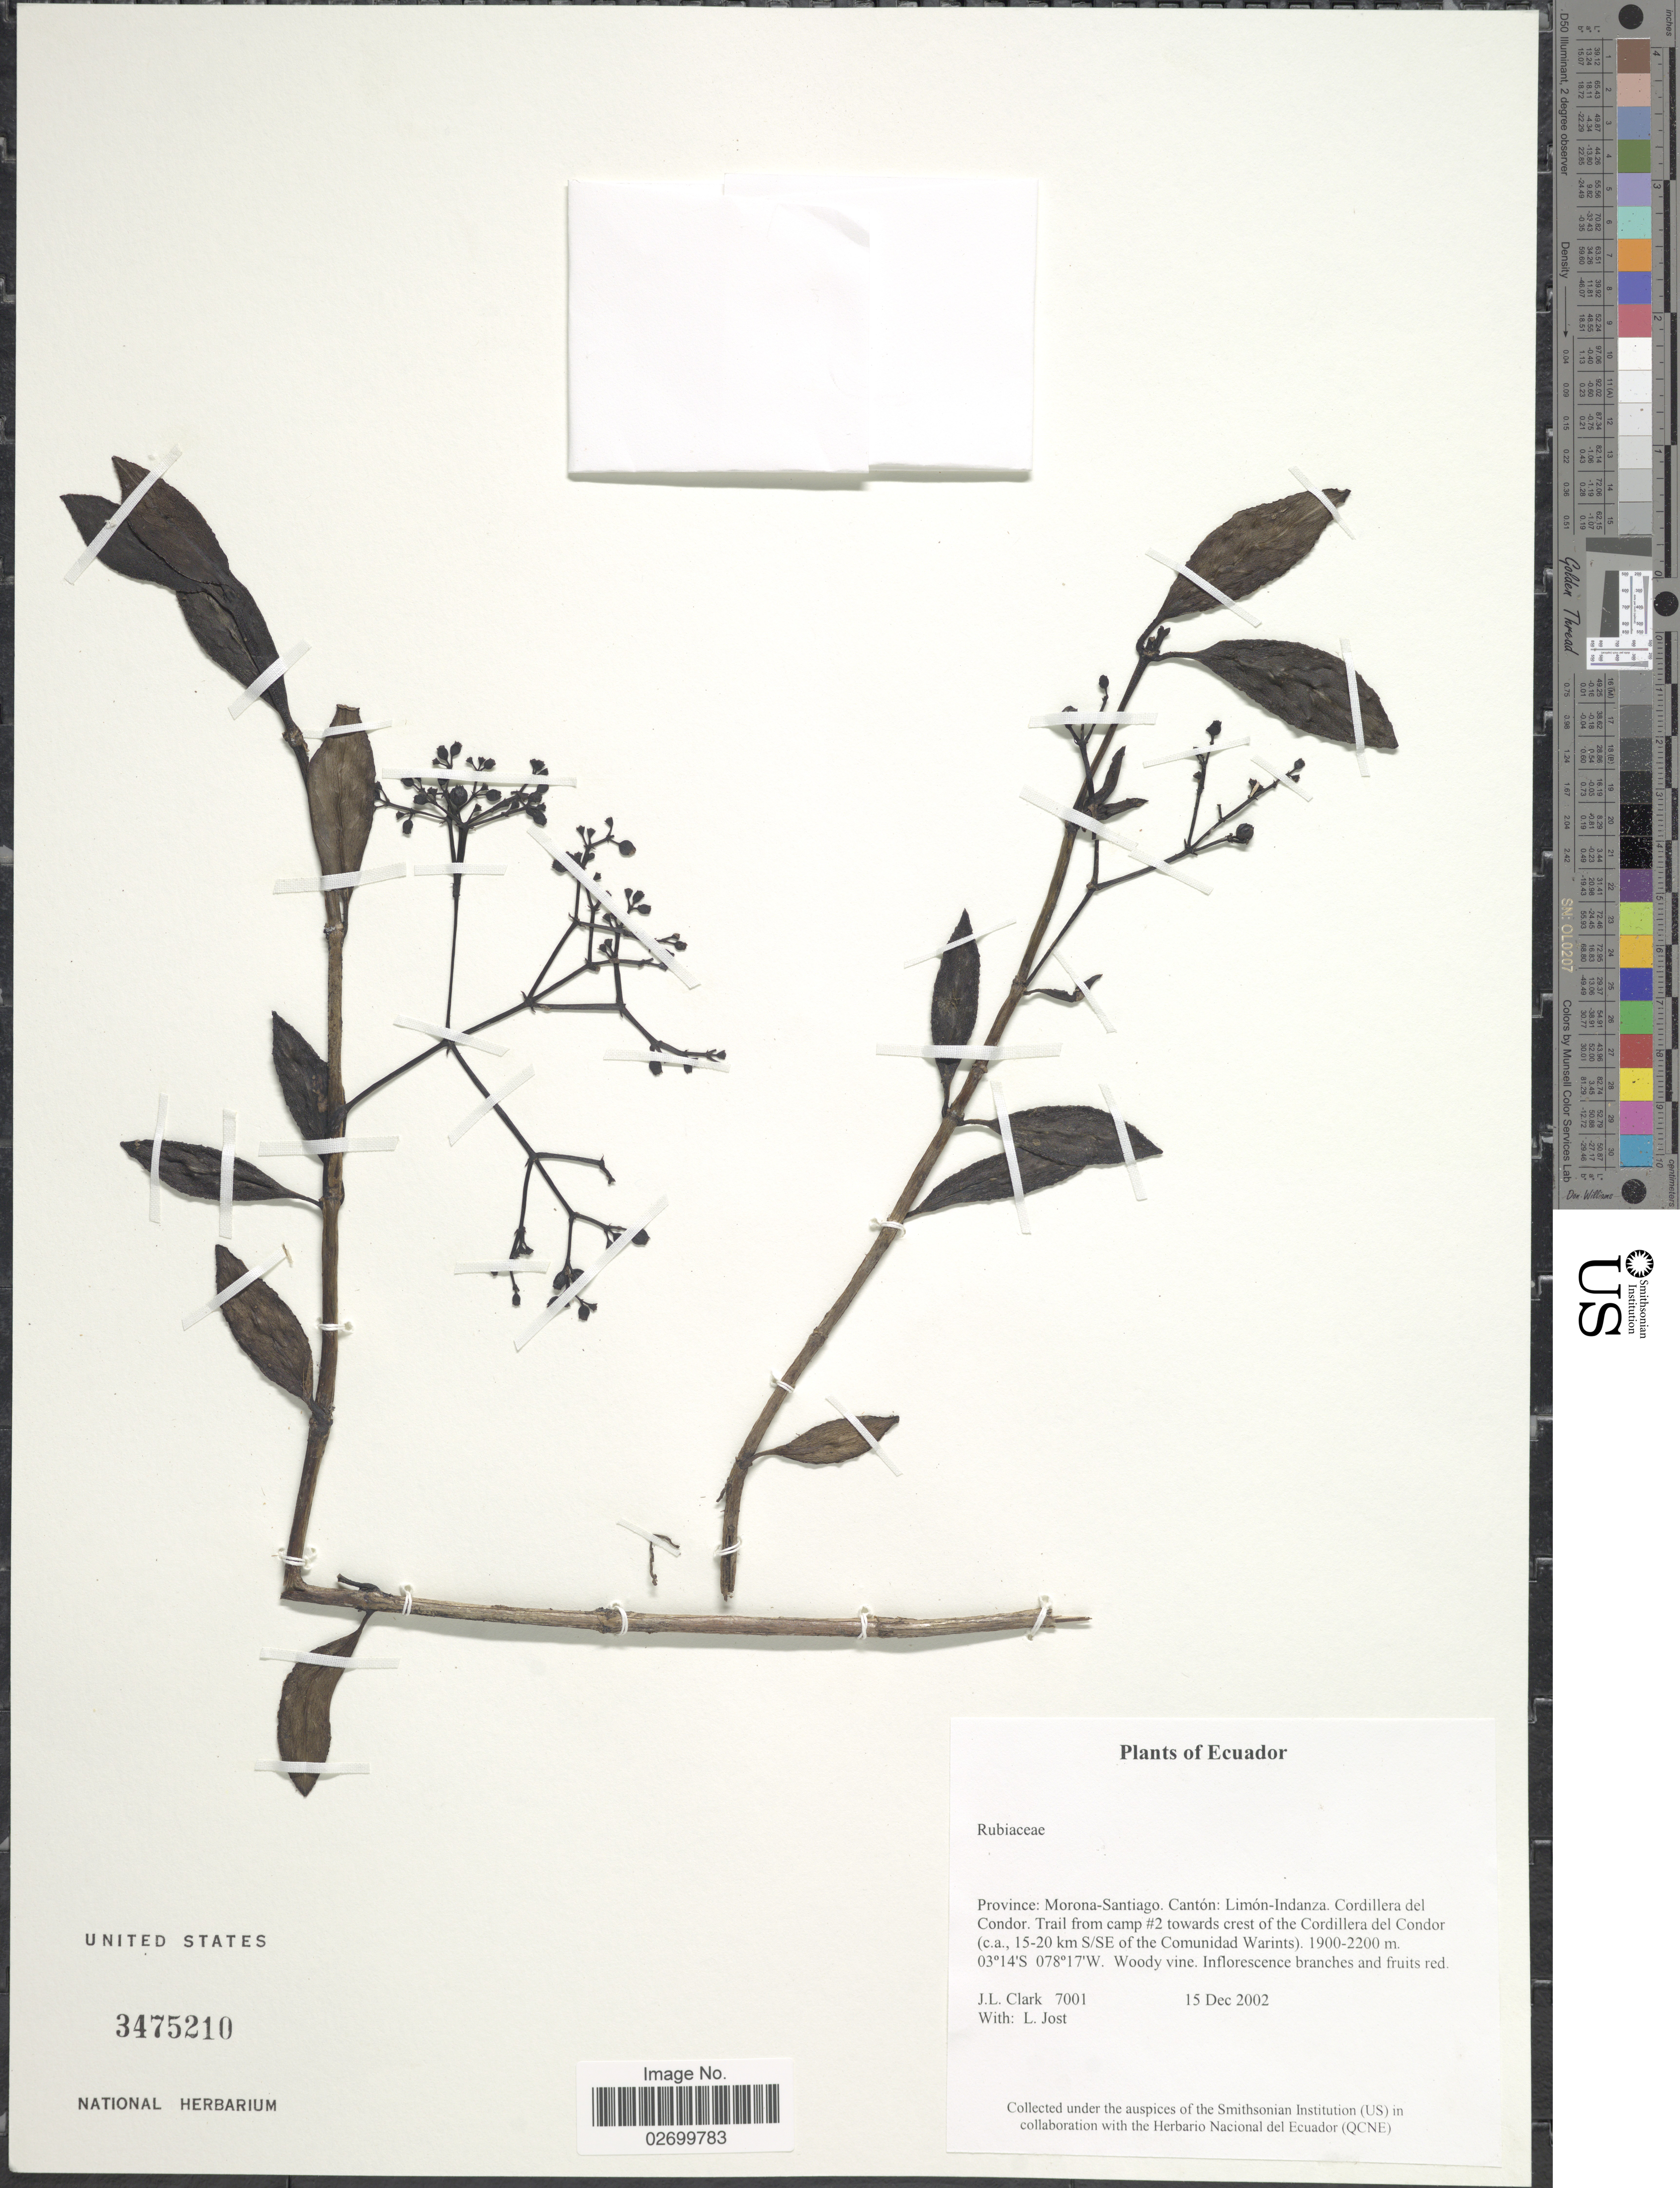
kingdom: Plantae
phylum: Tracheophyta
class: Magnoliopsida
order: Gentianales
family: Rubiaceae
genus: Notopleura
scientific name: Notopleura vargasiana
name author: C.M. Taylor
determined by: Kirkbride, J. H., Jr.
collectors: J. L. Clark & L. Jost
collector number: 7001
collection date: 2002-12-15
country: Ecuador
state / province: Morona-Santiago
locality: Canton: Limon-Indanza. Cordillera del Condor. Trail from camp #2 towards crest of the Cordillera del Condor (c.a., 15-20 km S/SE of the Communidad Warints).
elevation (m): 1900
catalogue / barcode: US 3475210